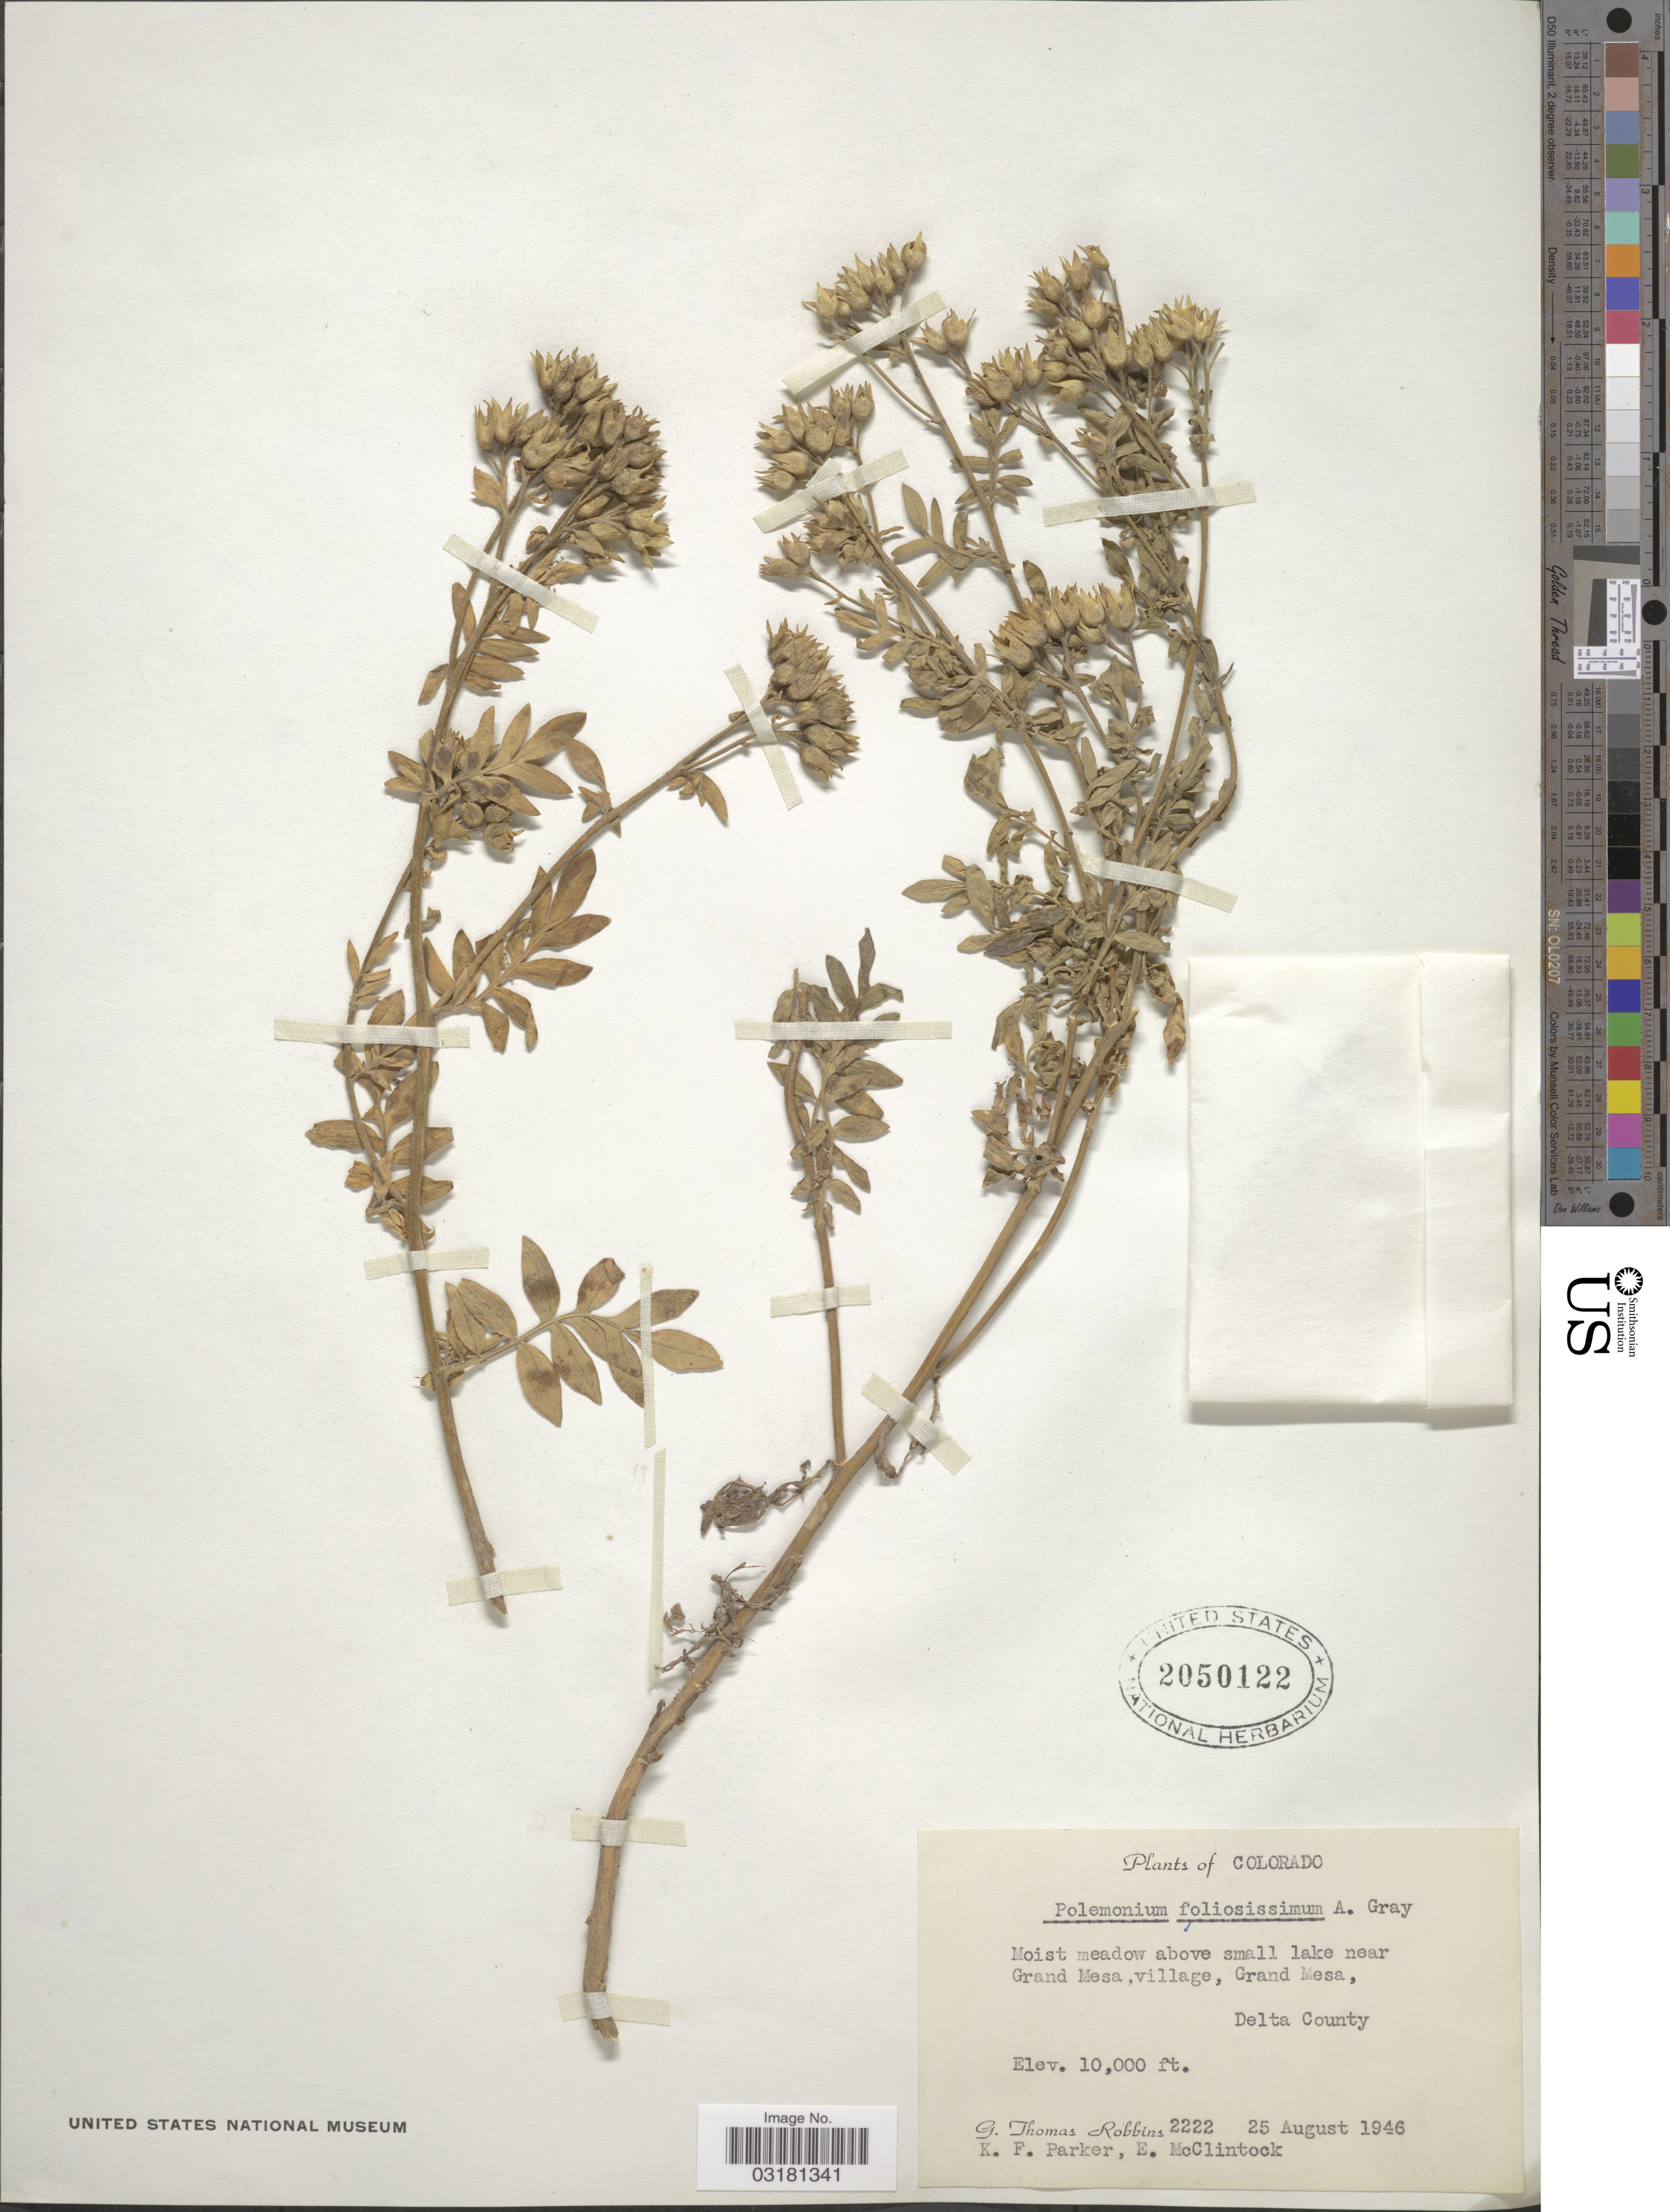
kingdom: Plantae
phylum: Tracheophyta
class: Magnoliopsida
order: Ericales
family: Polemoniaceae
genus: Polemonium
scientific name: Polemonium foliosissimum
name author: A. Gray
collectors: G. T. Robbins, K. F. Parker & E. McClintock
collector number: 2222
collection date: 1946-08-25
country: United States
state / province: Colorado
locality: Small lake near Grand Mesa, village, Grand Mesa, Delta County.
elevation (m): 3048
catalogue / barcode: US 2050122